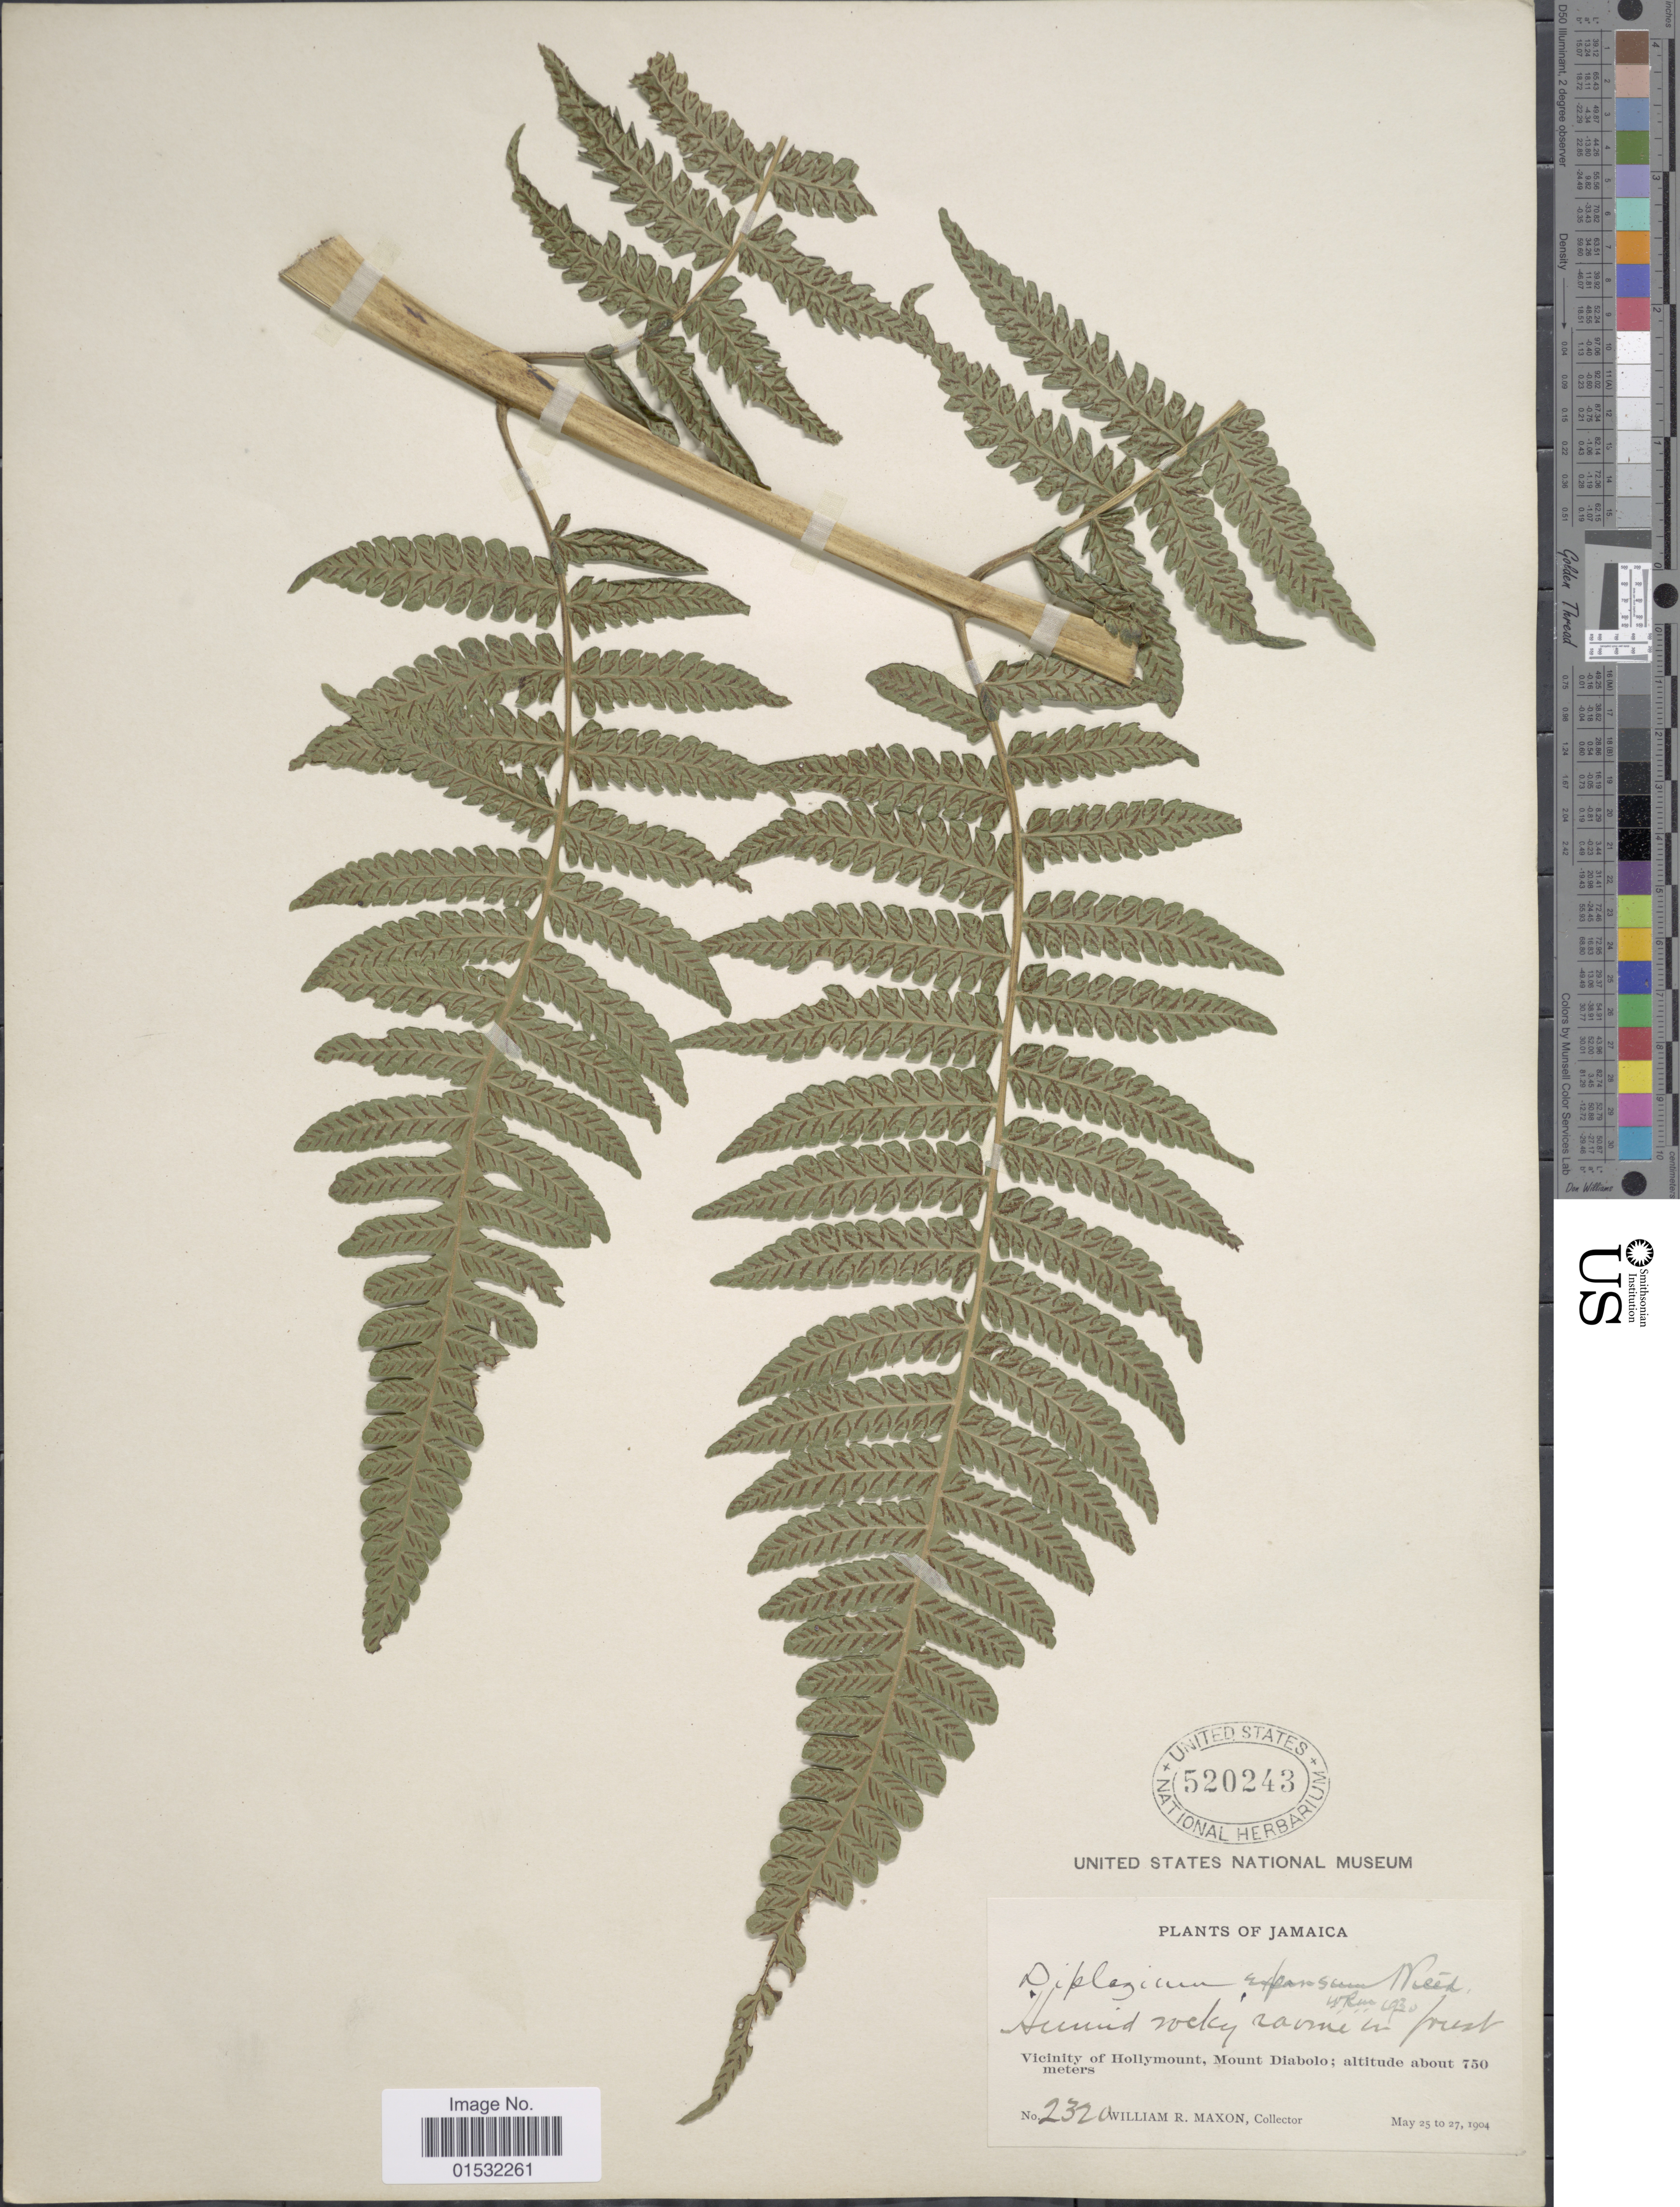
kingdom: Plantae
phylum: Tracheophyta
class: Polypodiopsida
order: Polypodiales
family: Athyriaceae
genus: Diplazium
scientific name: Diplazium expansum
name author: Willd.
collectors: W. R. Maxon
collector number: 2320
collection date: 1904-05-25/1904-05-27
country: Jamaica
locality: Vicinity of Hollymount, Mount Diabolo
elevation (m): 750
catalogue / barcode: US 520243